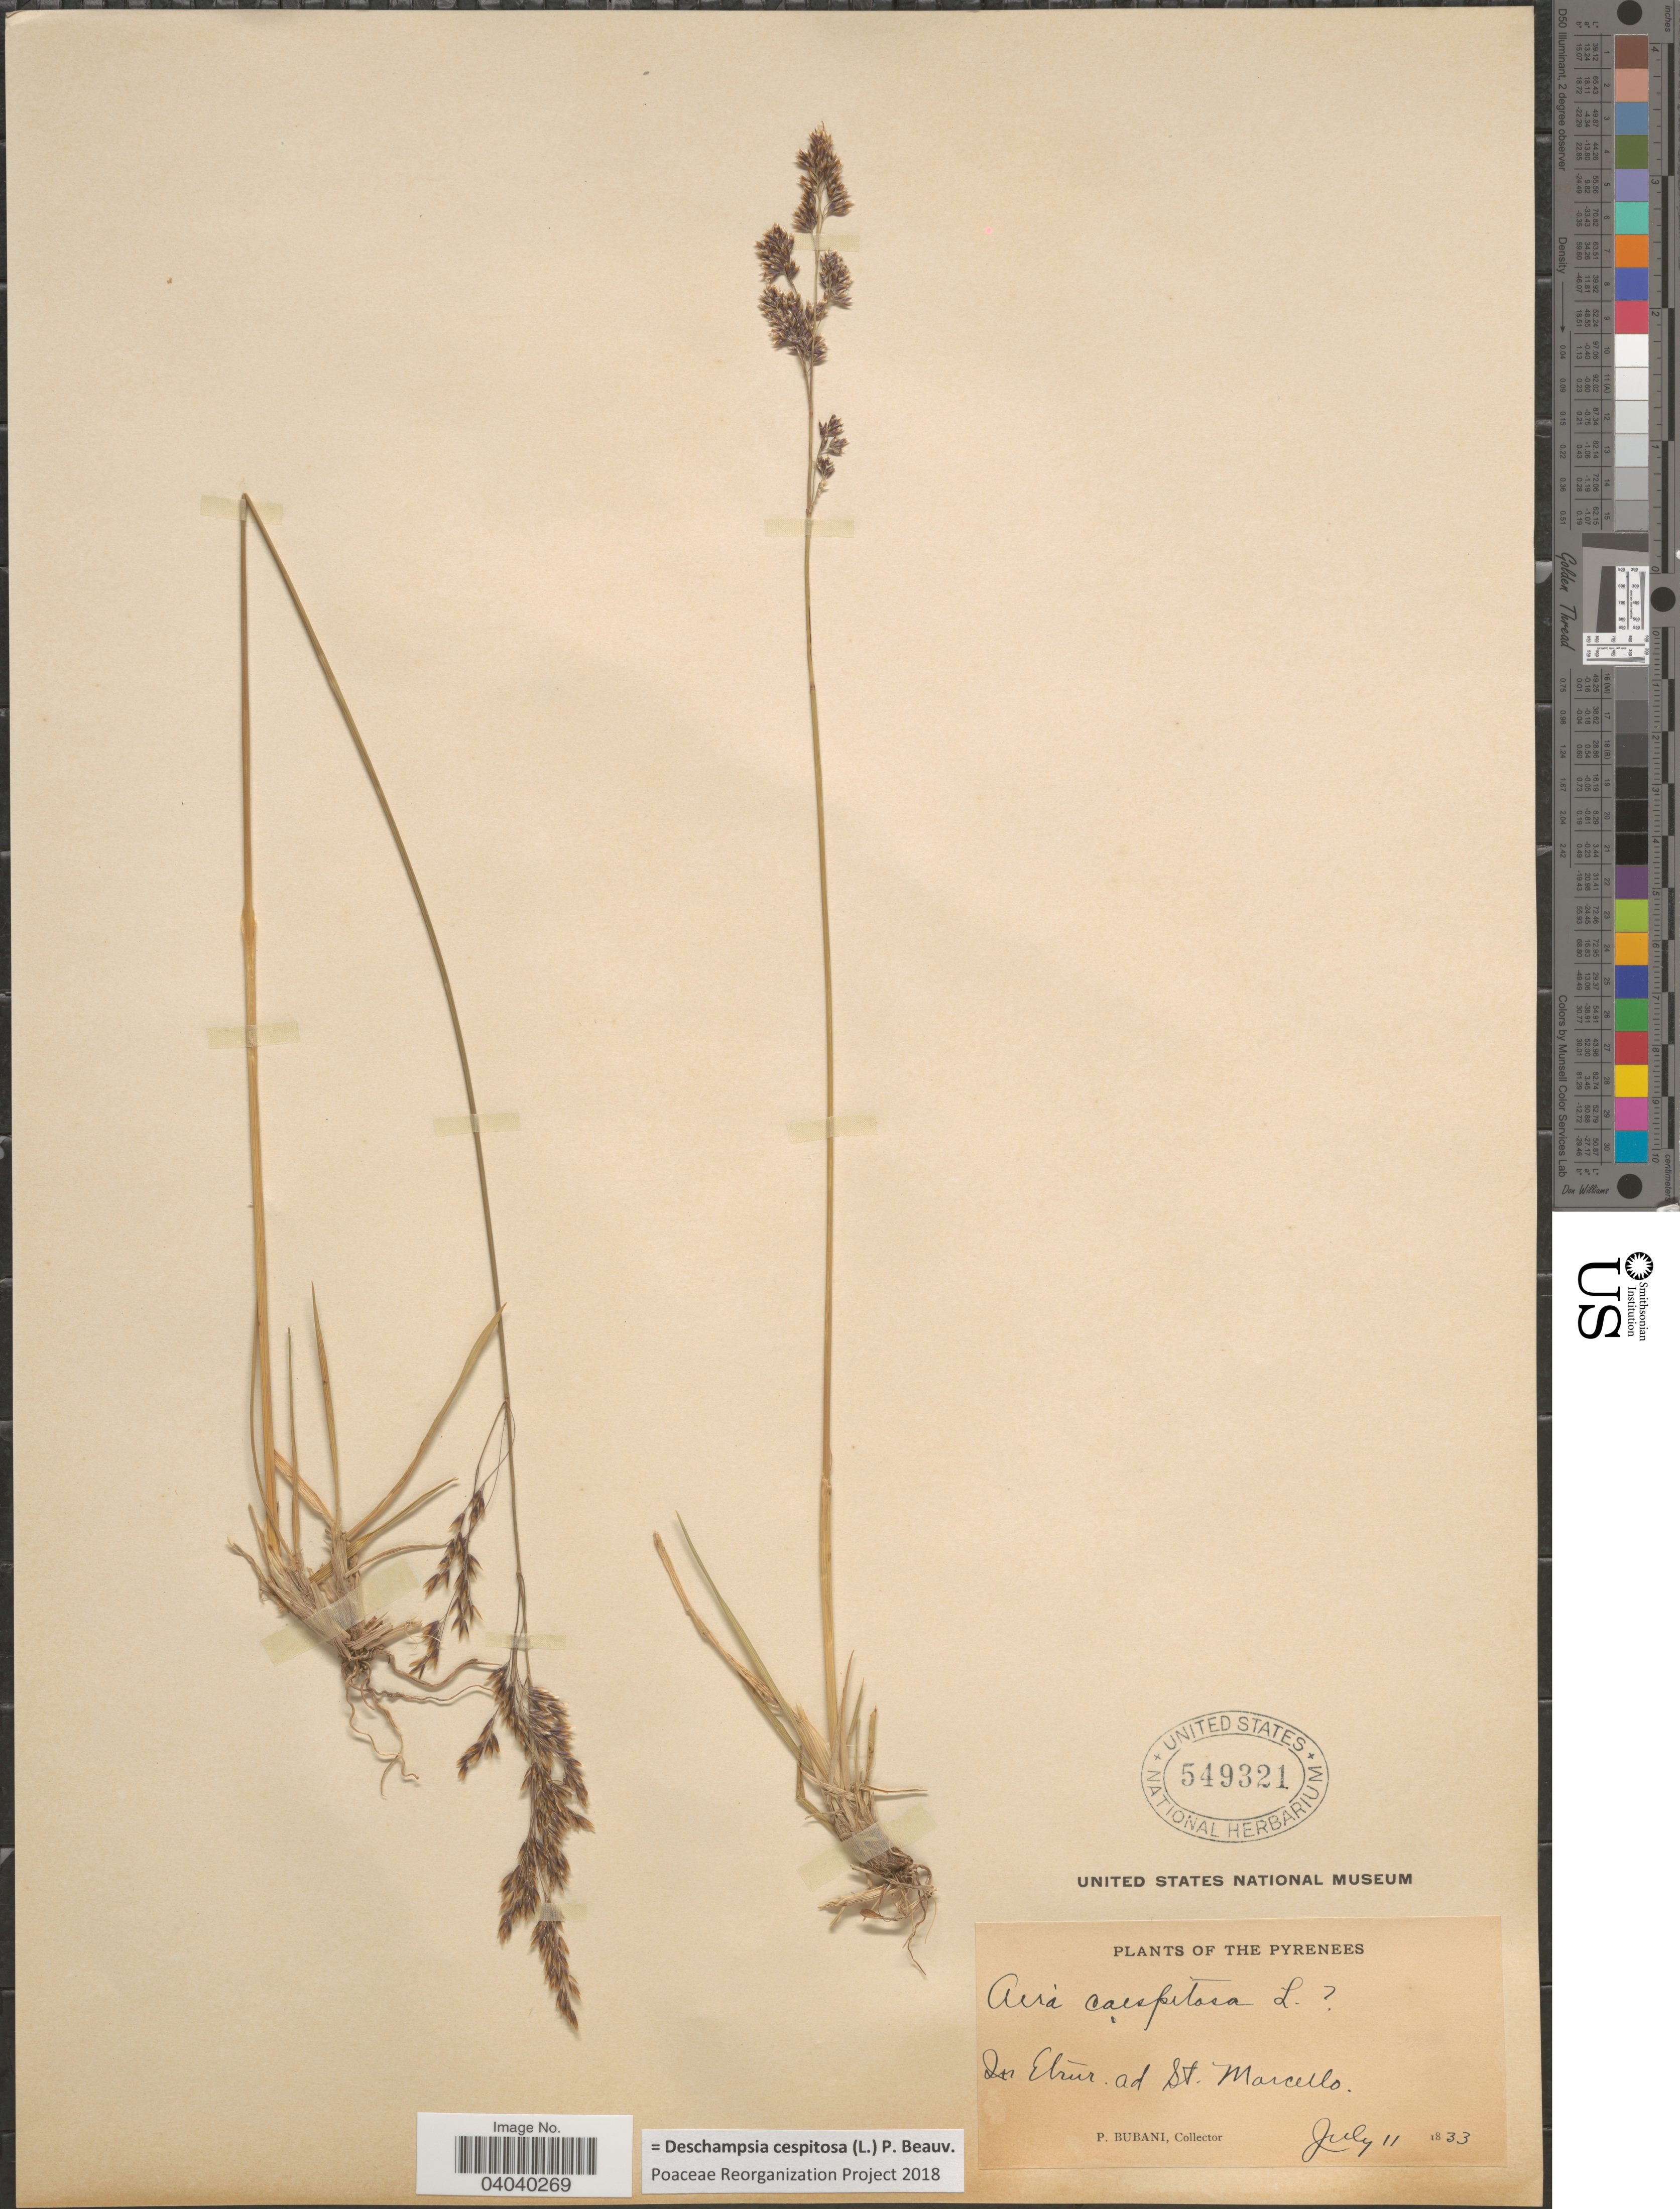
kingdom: Plantae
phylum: Tracheophyta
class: Liliopsida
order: Poales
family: Poaceae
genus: Deschampsia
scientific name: Deschampsia cespitosa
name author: (L.) P. Beauv.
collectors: P. Bubani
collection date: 1833-07-11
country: Italy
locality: The Pyrenees. In Etrur. ad St. Marcello.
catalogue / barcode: US 549321